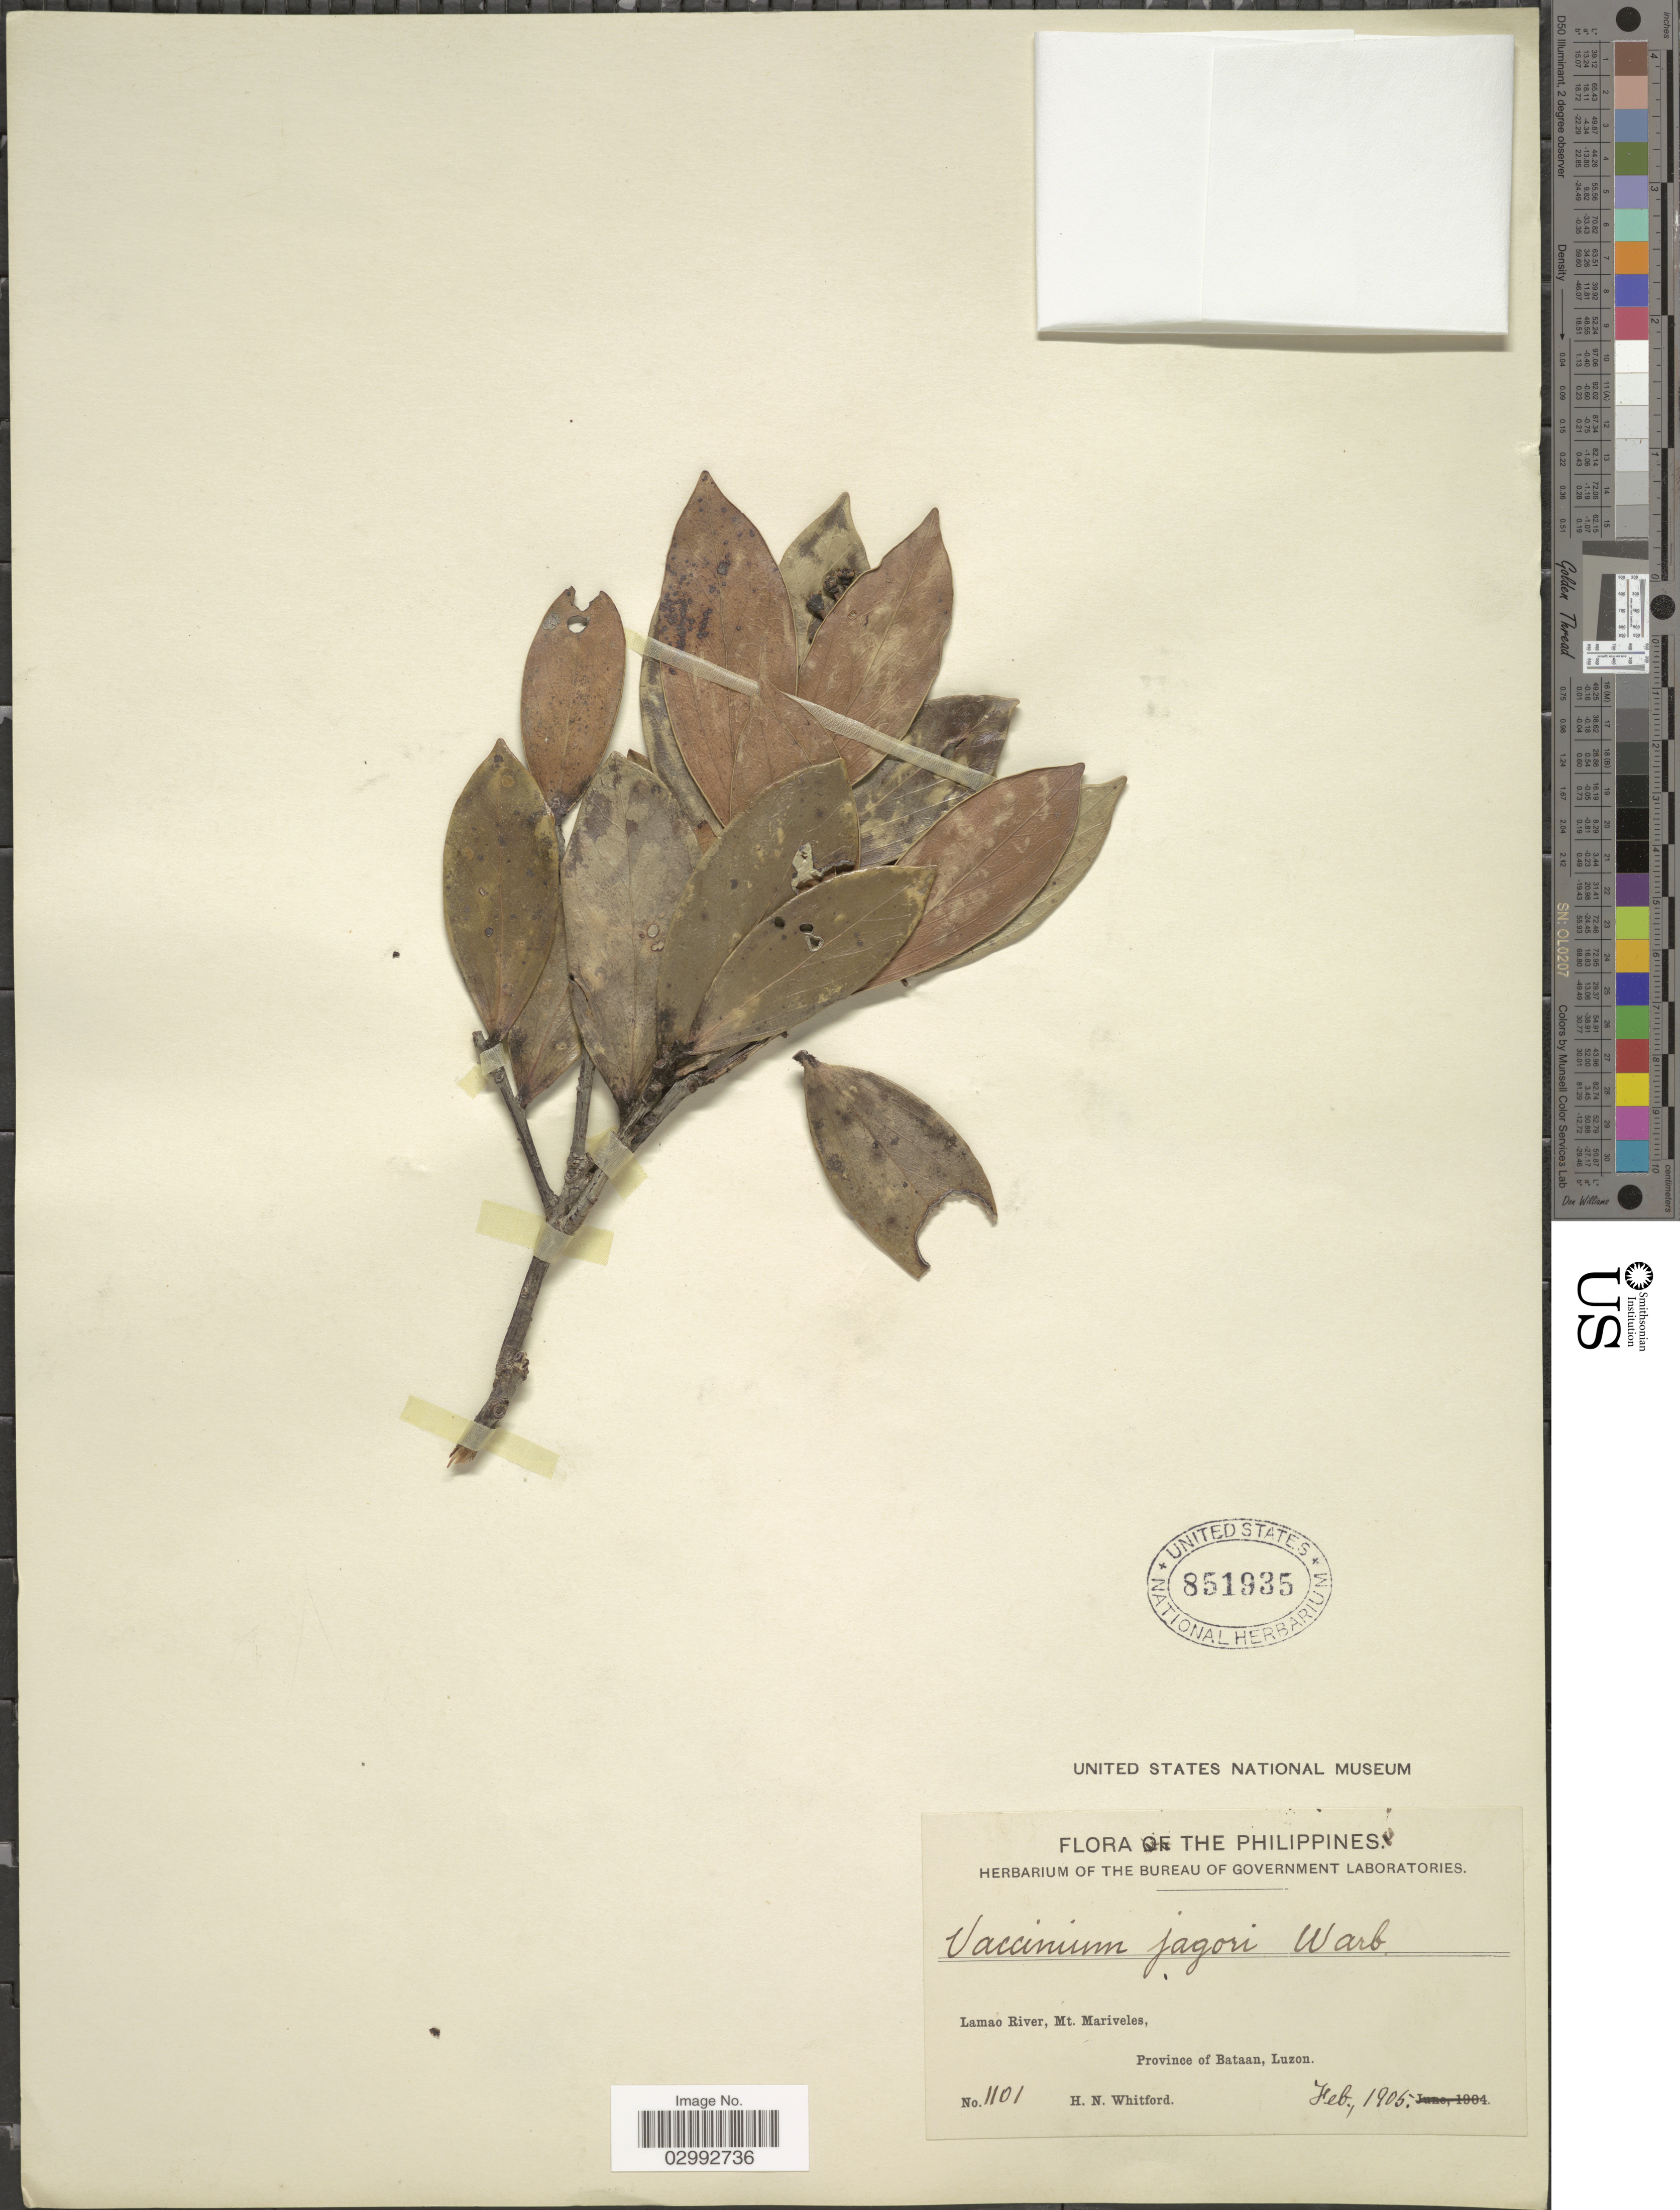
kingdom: Plantae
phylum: Tracheophyta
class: Magnoliopsida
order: Ericales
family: Ericaceae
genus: Vaccinium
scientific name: Vaccinium jagori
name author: Warb.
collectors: H. N. Whitford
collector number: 1101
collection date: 1905-02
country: Philippines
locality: Lamao River, Mt. Mariveles, Province of Bataan, Luzon.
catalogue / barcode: US 851935